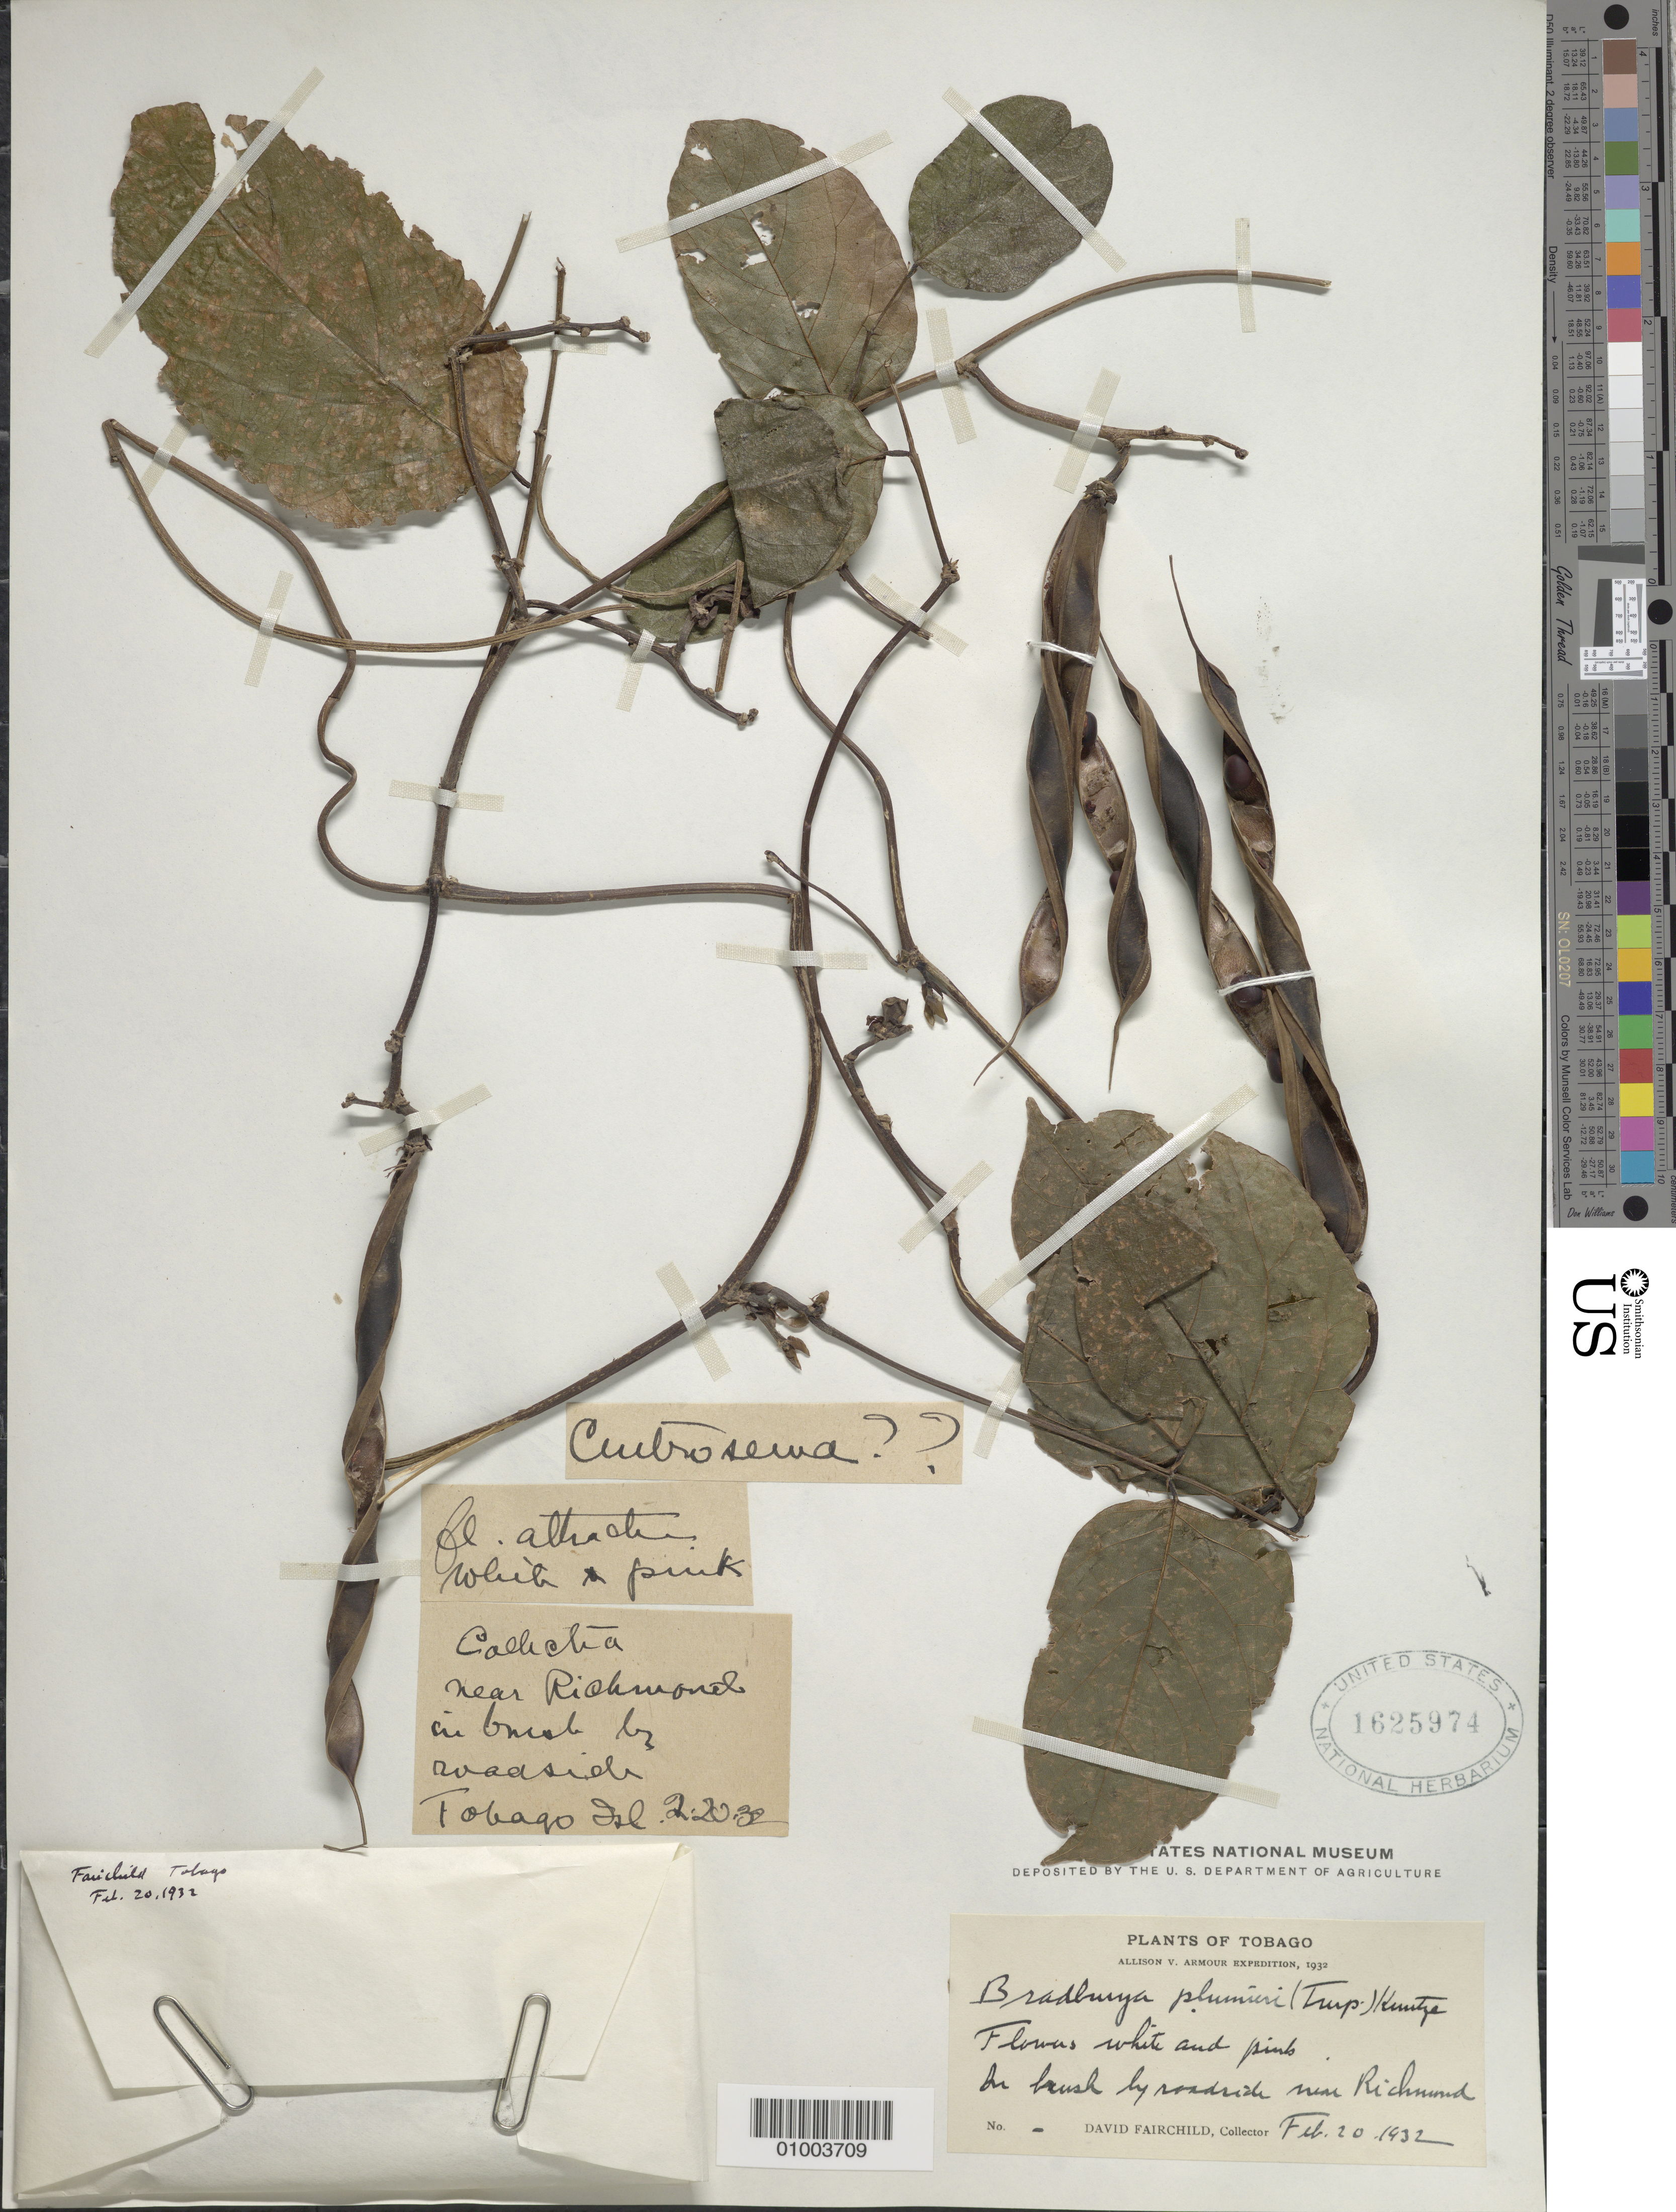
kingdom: Plantae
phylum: Tracheophyta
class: Magnoliopsida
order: Fabales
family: Fabaceae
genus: Centrosema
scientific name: Centrosema plumieri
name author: (Turpin ex Pers.) Benth.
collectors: D. Fairchild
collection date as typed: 20 Feb 1932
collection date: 1932-02-20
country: Trinidad and Tobago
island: Tobago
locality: Flowers white and pink. In bush by roadside near Richmond.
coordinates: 0 N, 0 E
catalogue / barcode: US 1625974